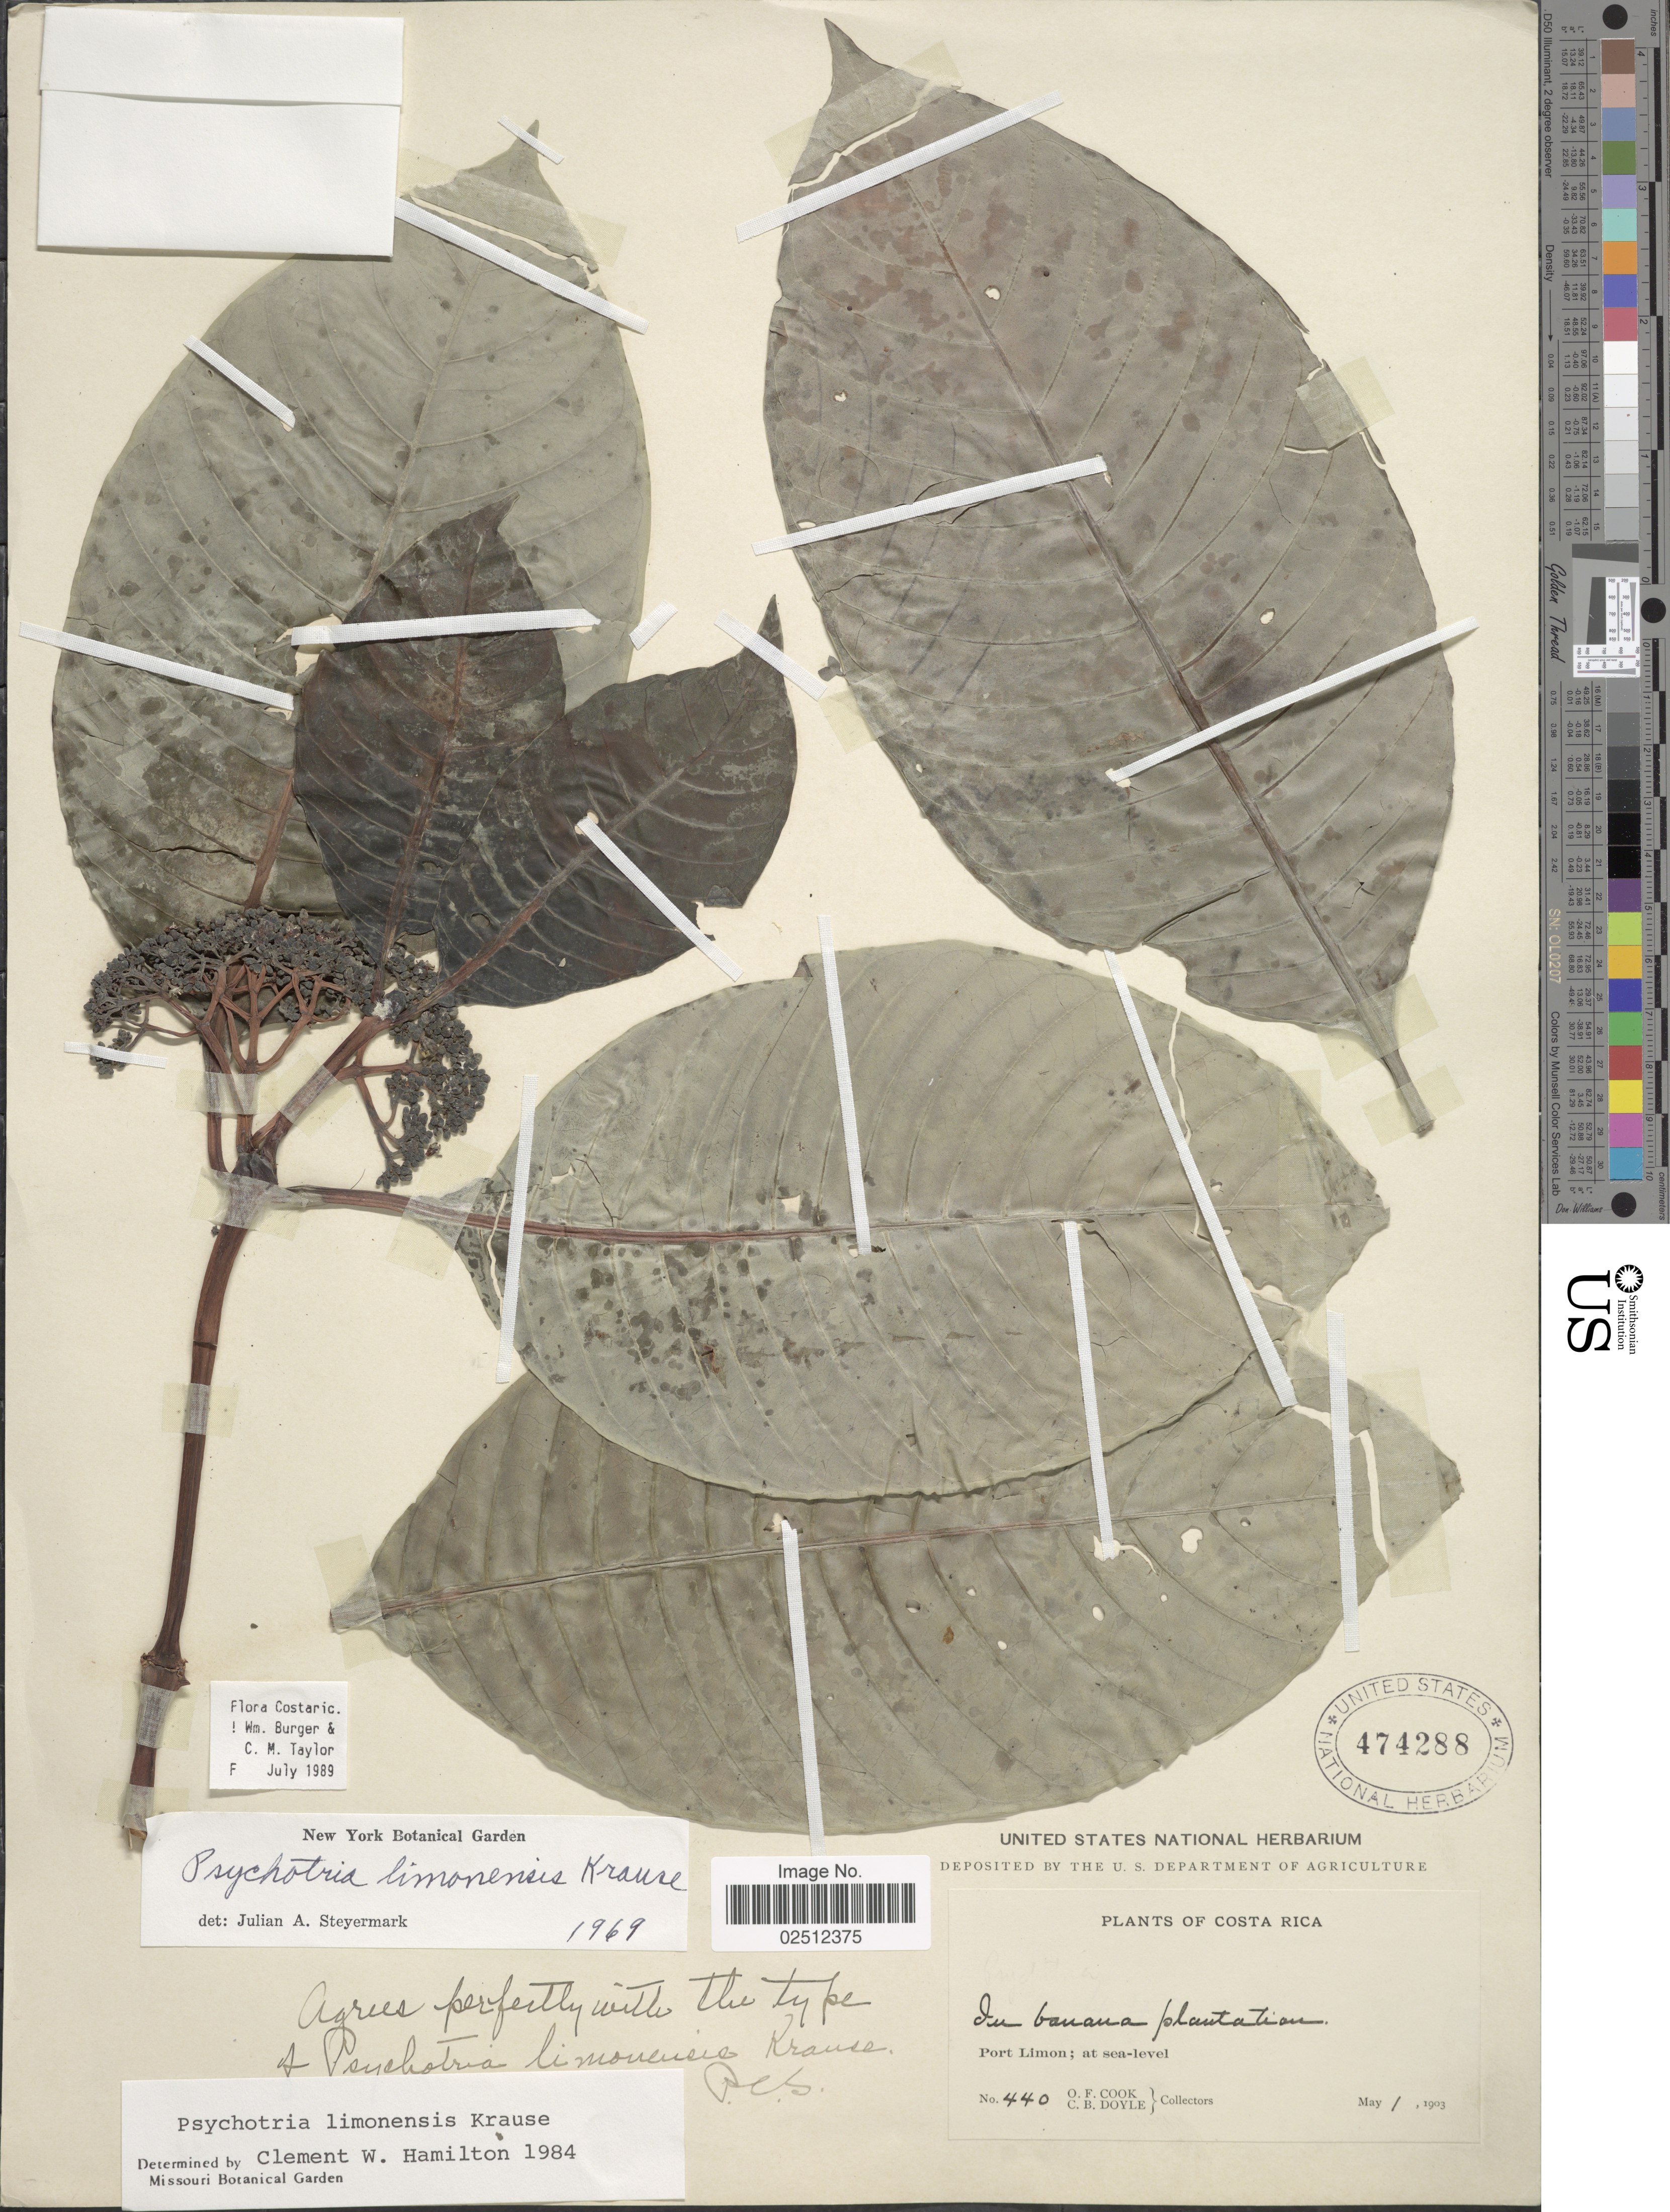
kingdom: Plantae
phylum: Tracheophyta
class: Magnoliopsida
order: Gentianales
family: Rubiaceae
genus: Psychotria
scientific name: Psychotria limonensis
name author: K. Krause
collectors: O. F. Cook & C. Doyle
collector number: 440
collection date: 1903-05-01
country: Costa Rica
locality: Port Limon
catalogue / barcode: US 474288